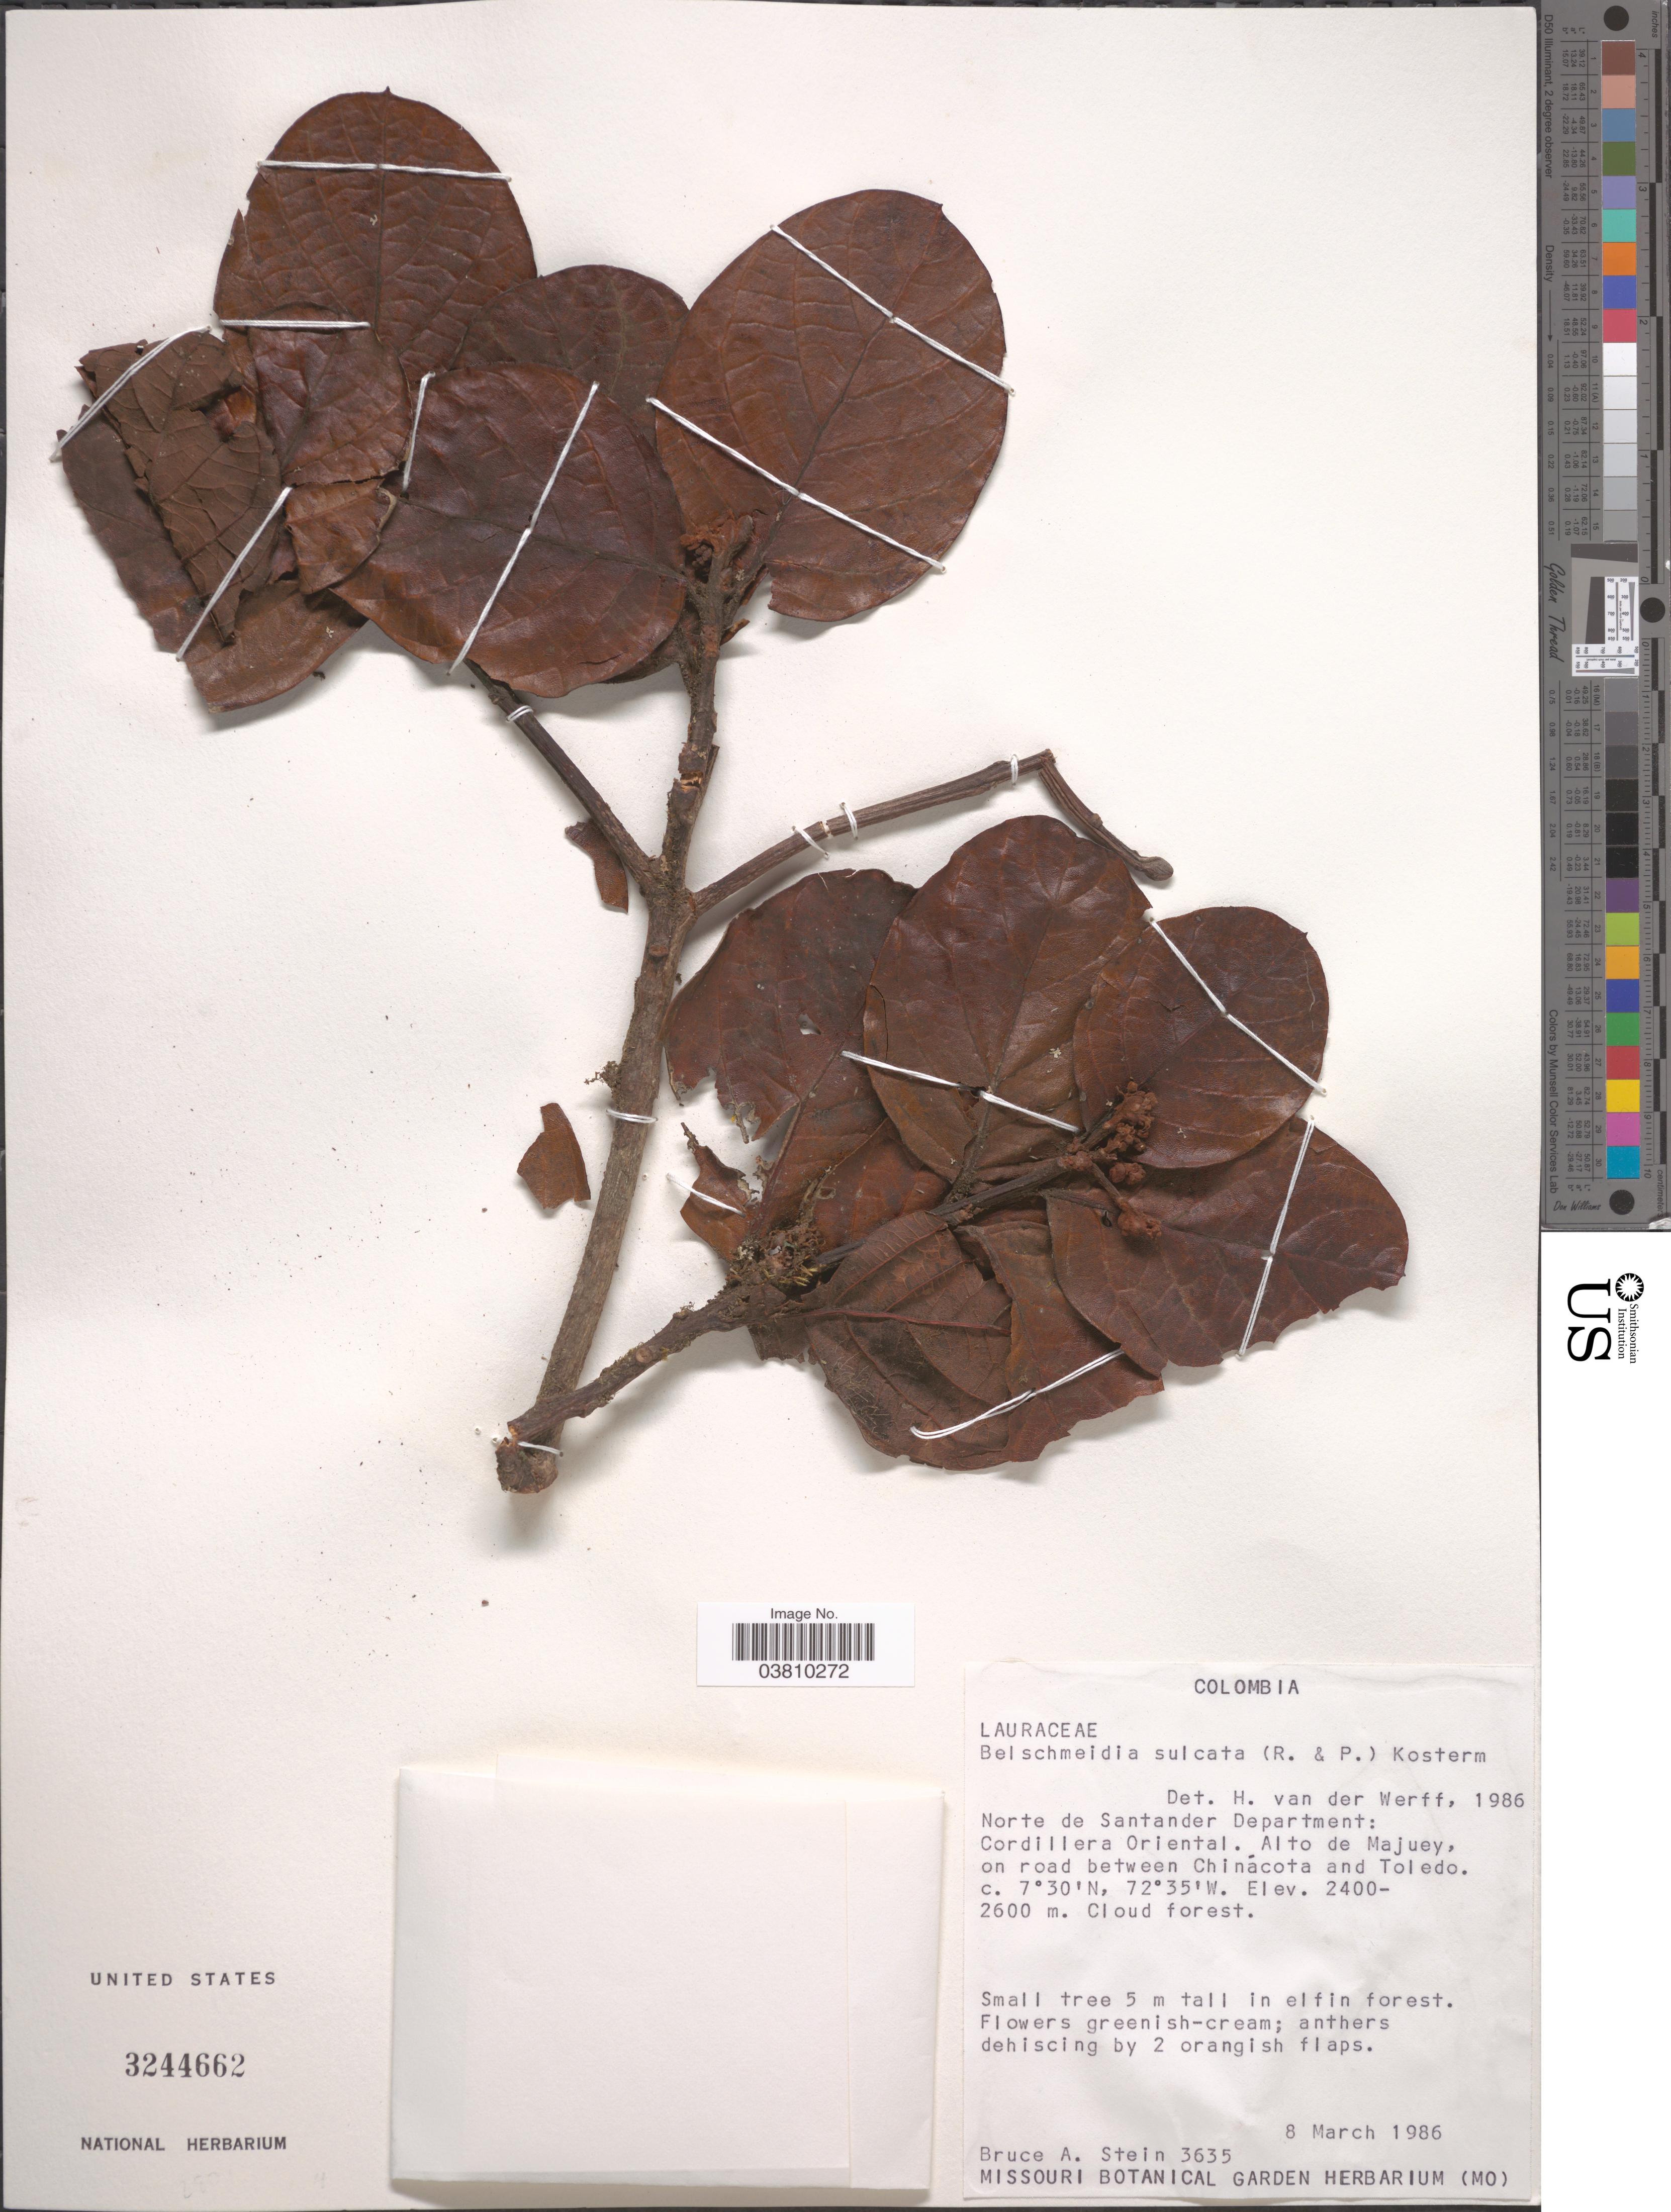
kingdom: Plantae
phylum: Tracheophyta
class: Magnoliopsida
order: Laurales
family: Lauraceae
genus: Beilschmiedia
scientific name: Beilschmiedia sulcata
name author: (Ruiz & Pav.) Kosterm.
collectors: B. A. Stein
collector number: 3635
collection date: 1986-03-08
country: Colombia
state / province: Norte de Santander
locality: Norte de Santander Department: Cordillera Oriental. Alto de Majuey, on road between Chinácota and Toledo.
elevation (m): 2400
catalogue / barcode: US 3244662